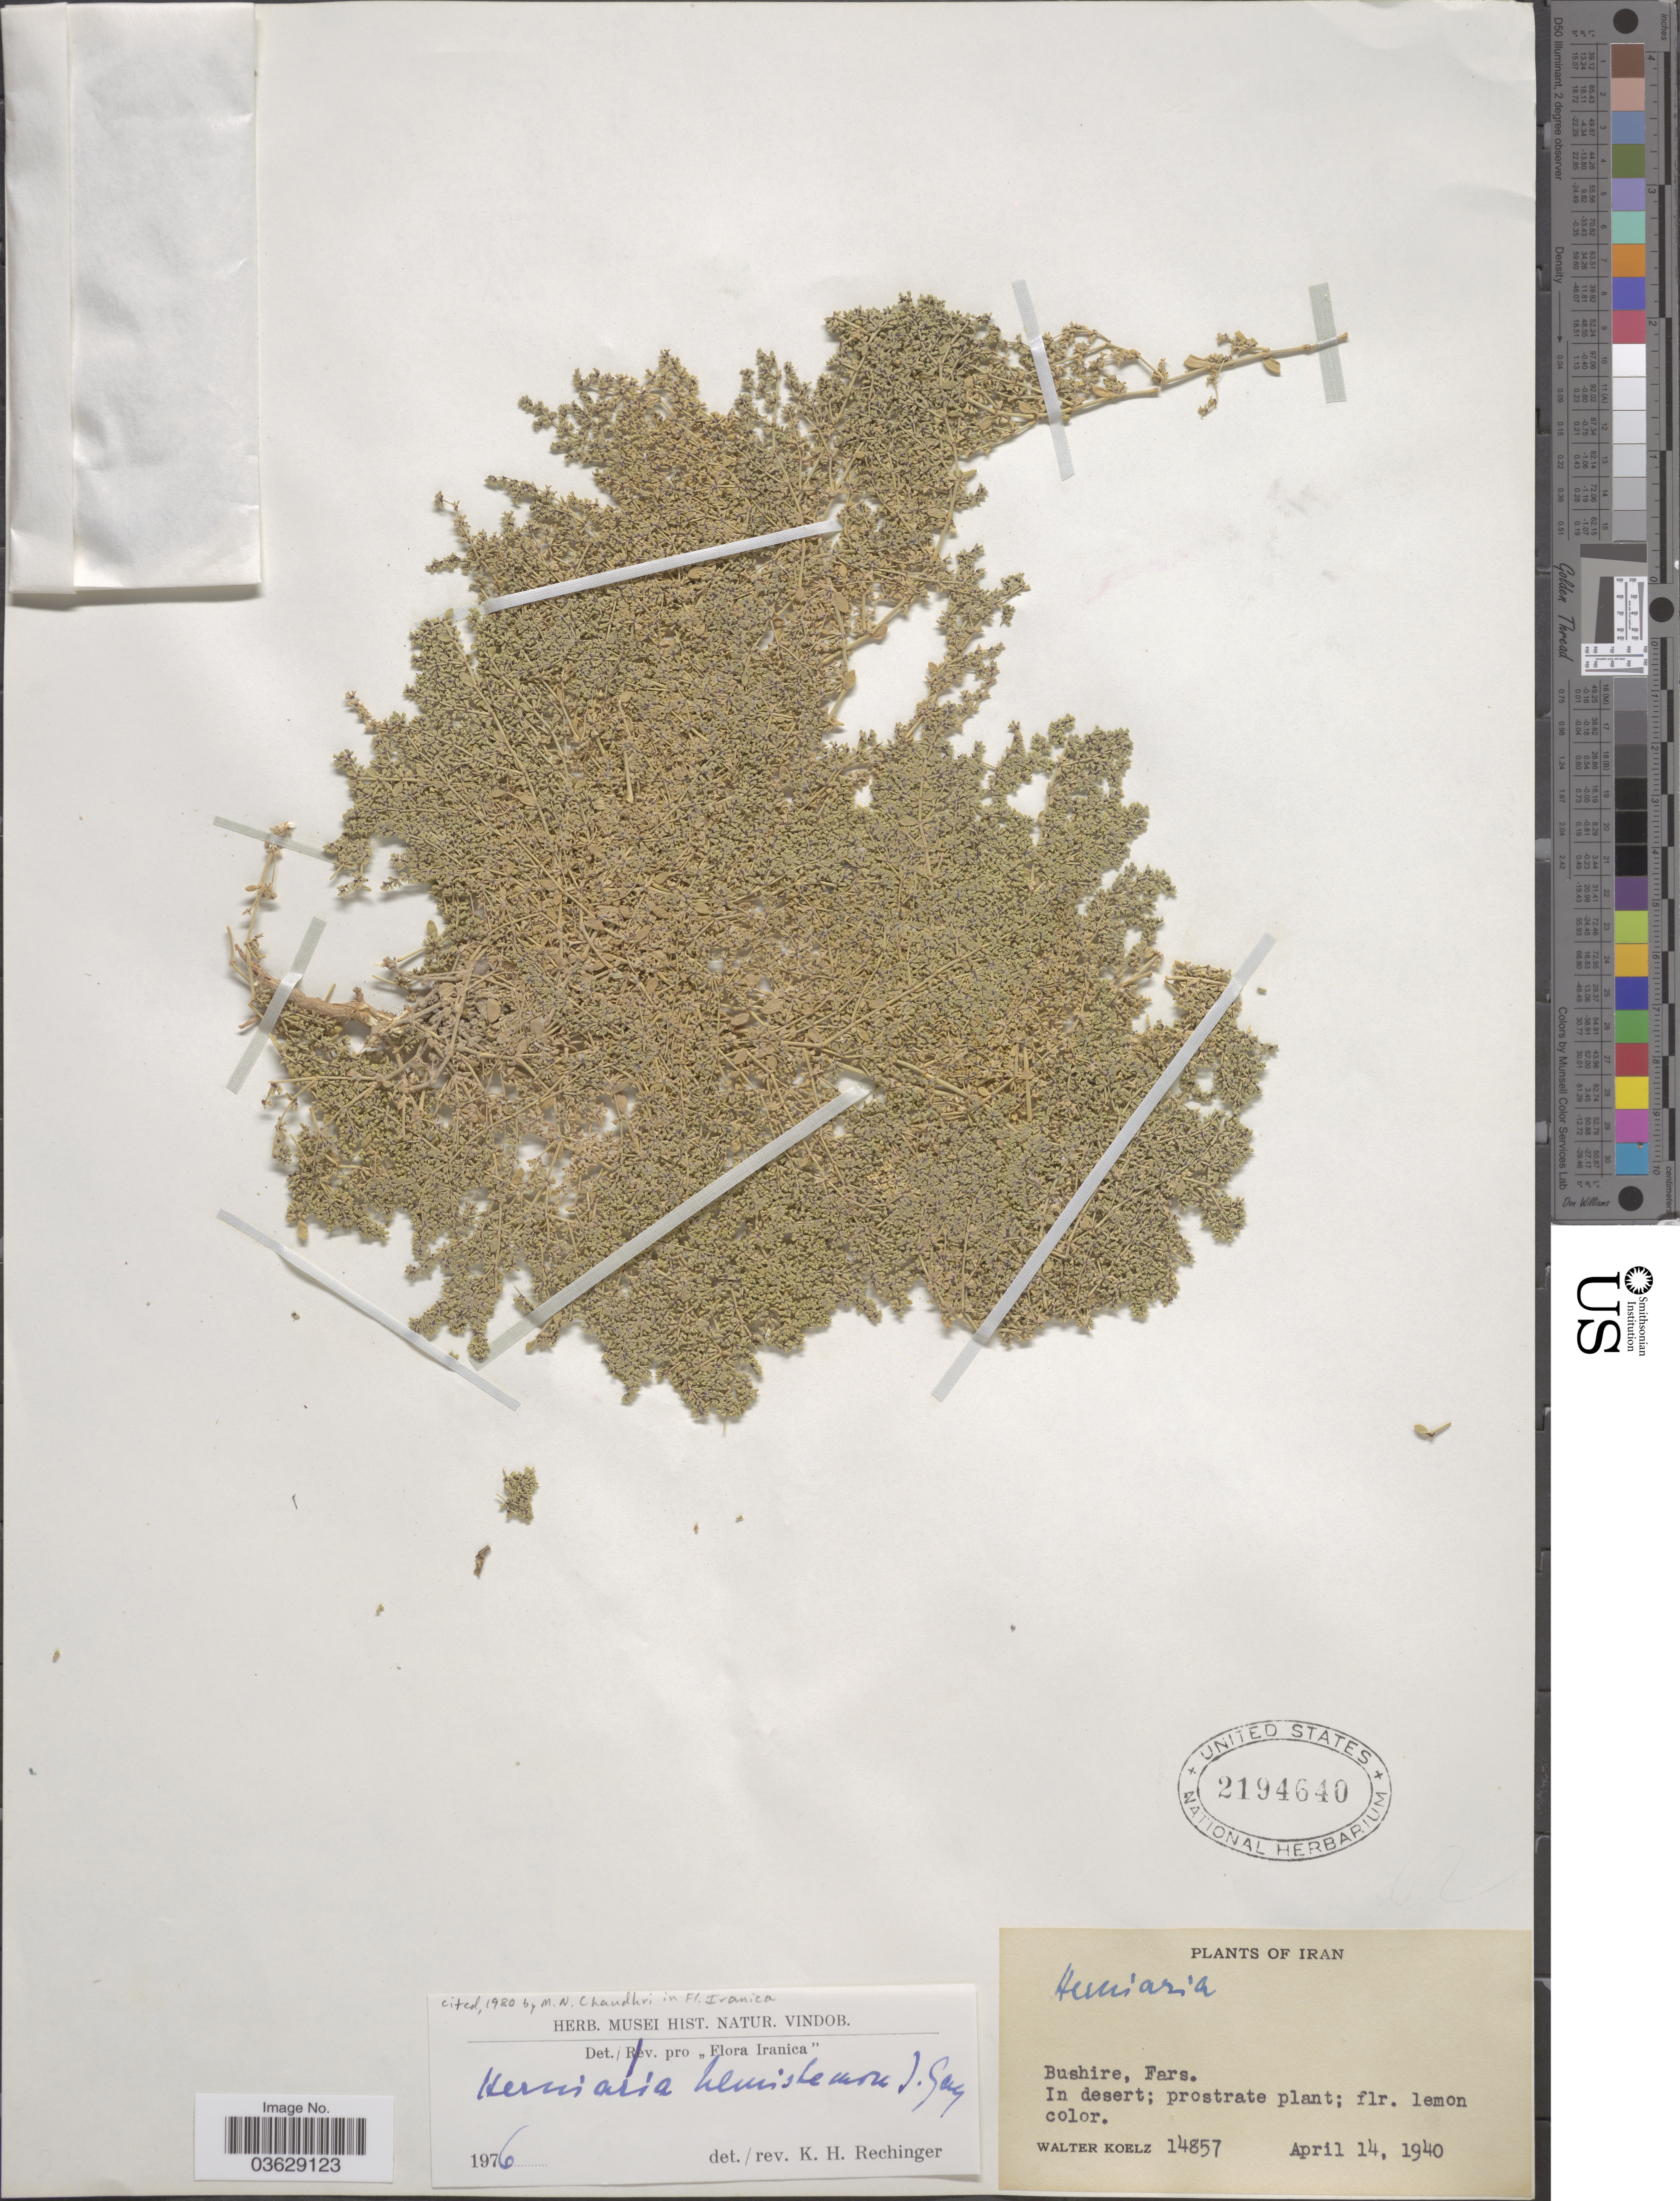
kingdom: Plantae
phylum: Tracheophyta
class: Magnoliopsida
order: Caryophyllales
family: Caryophyllaceae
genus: Herniaria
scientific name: Herniaria hemistemon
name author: J. Gay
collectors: W. N. Koelz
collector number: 14857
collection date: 1940-04-14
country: Iran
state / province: Fars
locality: Bushire. In desert.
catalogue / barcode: US 2194640